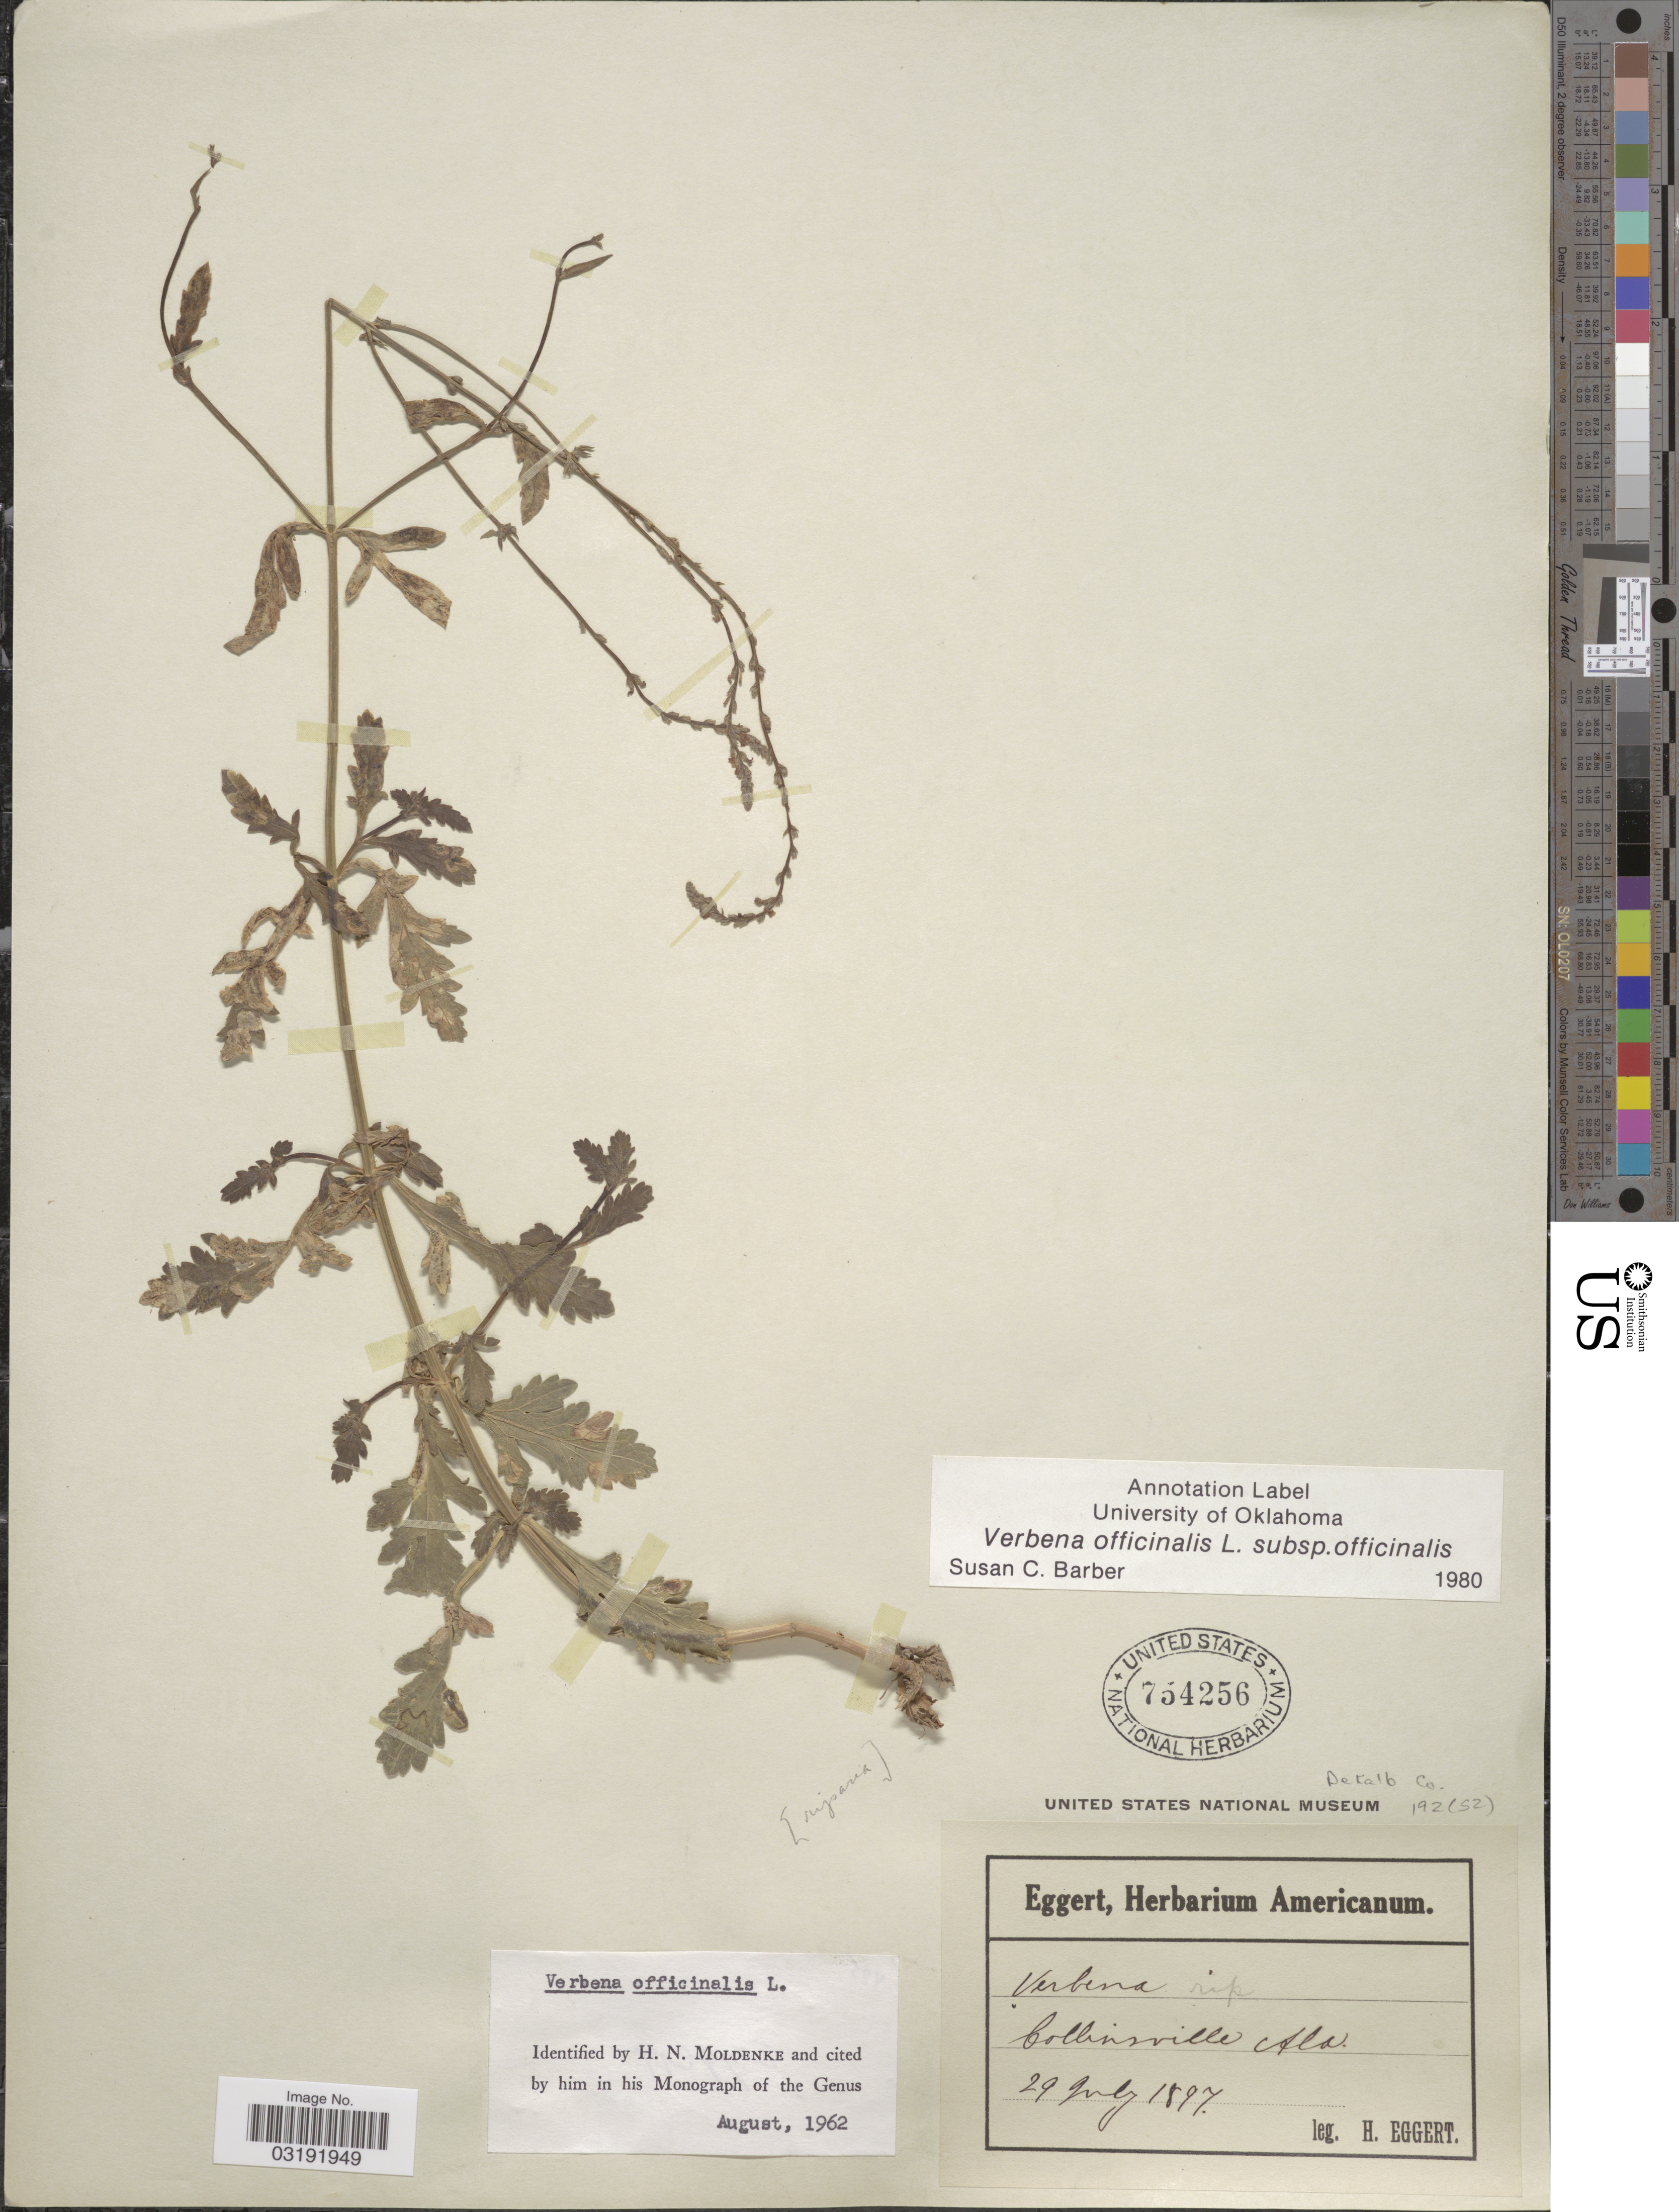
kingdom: Plantae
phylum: Tracheophyta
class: Magnoliopsida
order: Lamiales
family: Verbenaceae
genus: Verbena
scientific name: Verbena officinalis subsp. officinalis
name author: L.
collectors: H. Eggert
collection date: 1897-07-29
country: United States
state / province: Alabama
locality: Collinsville. De Kalb Co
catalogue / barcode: US 754256